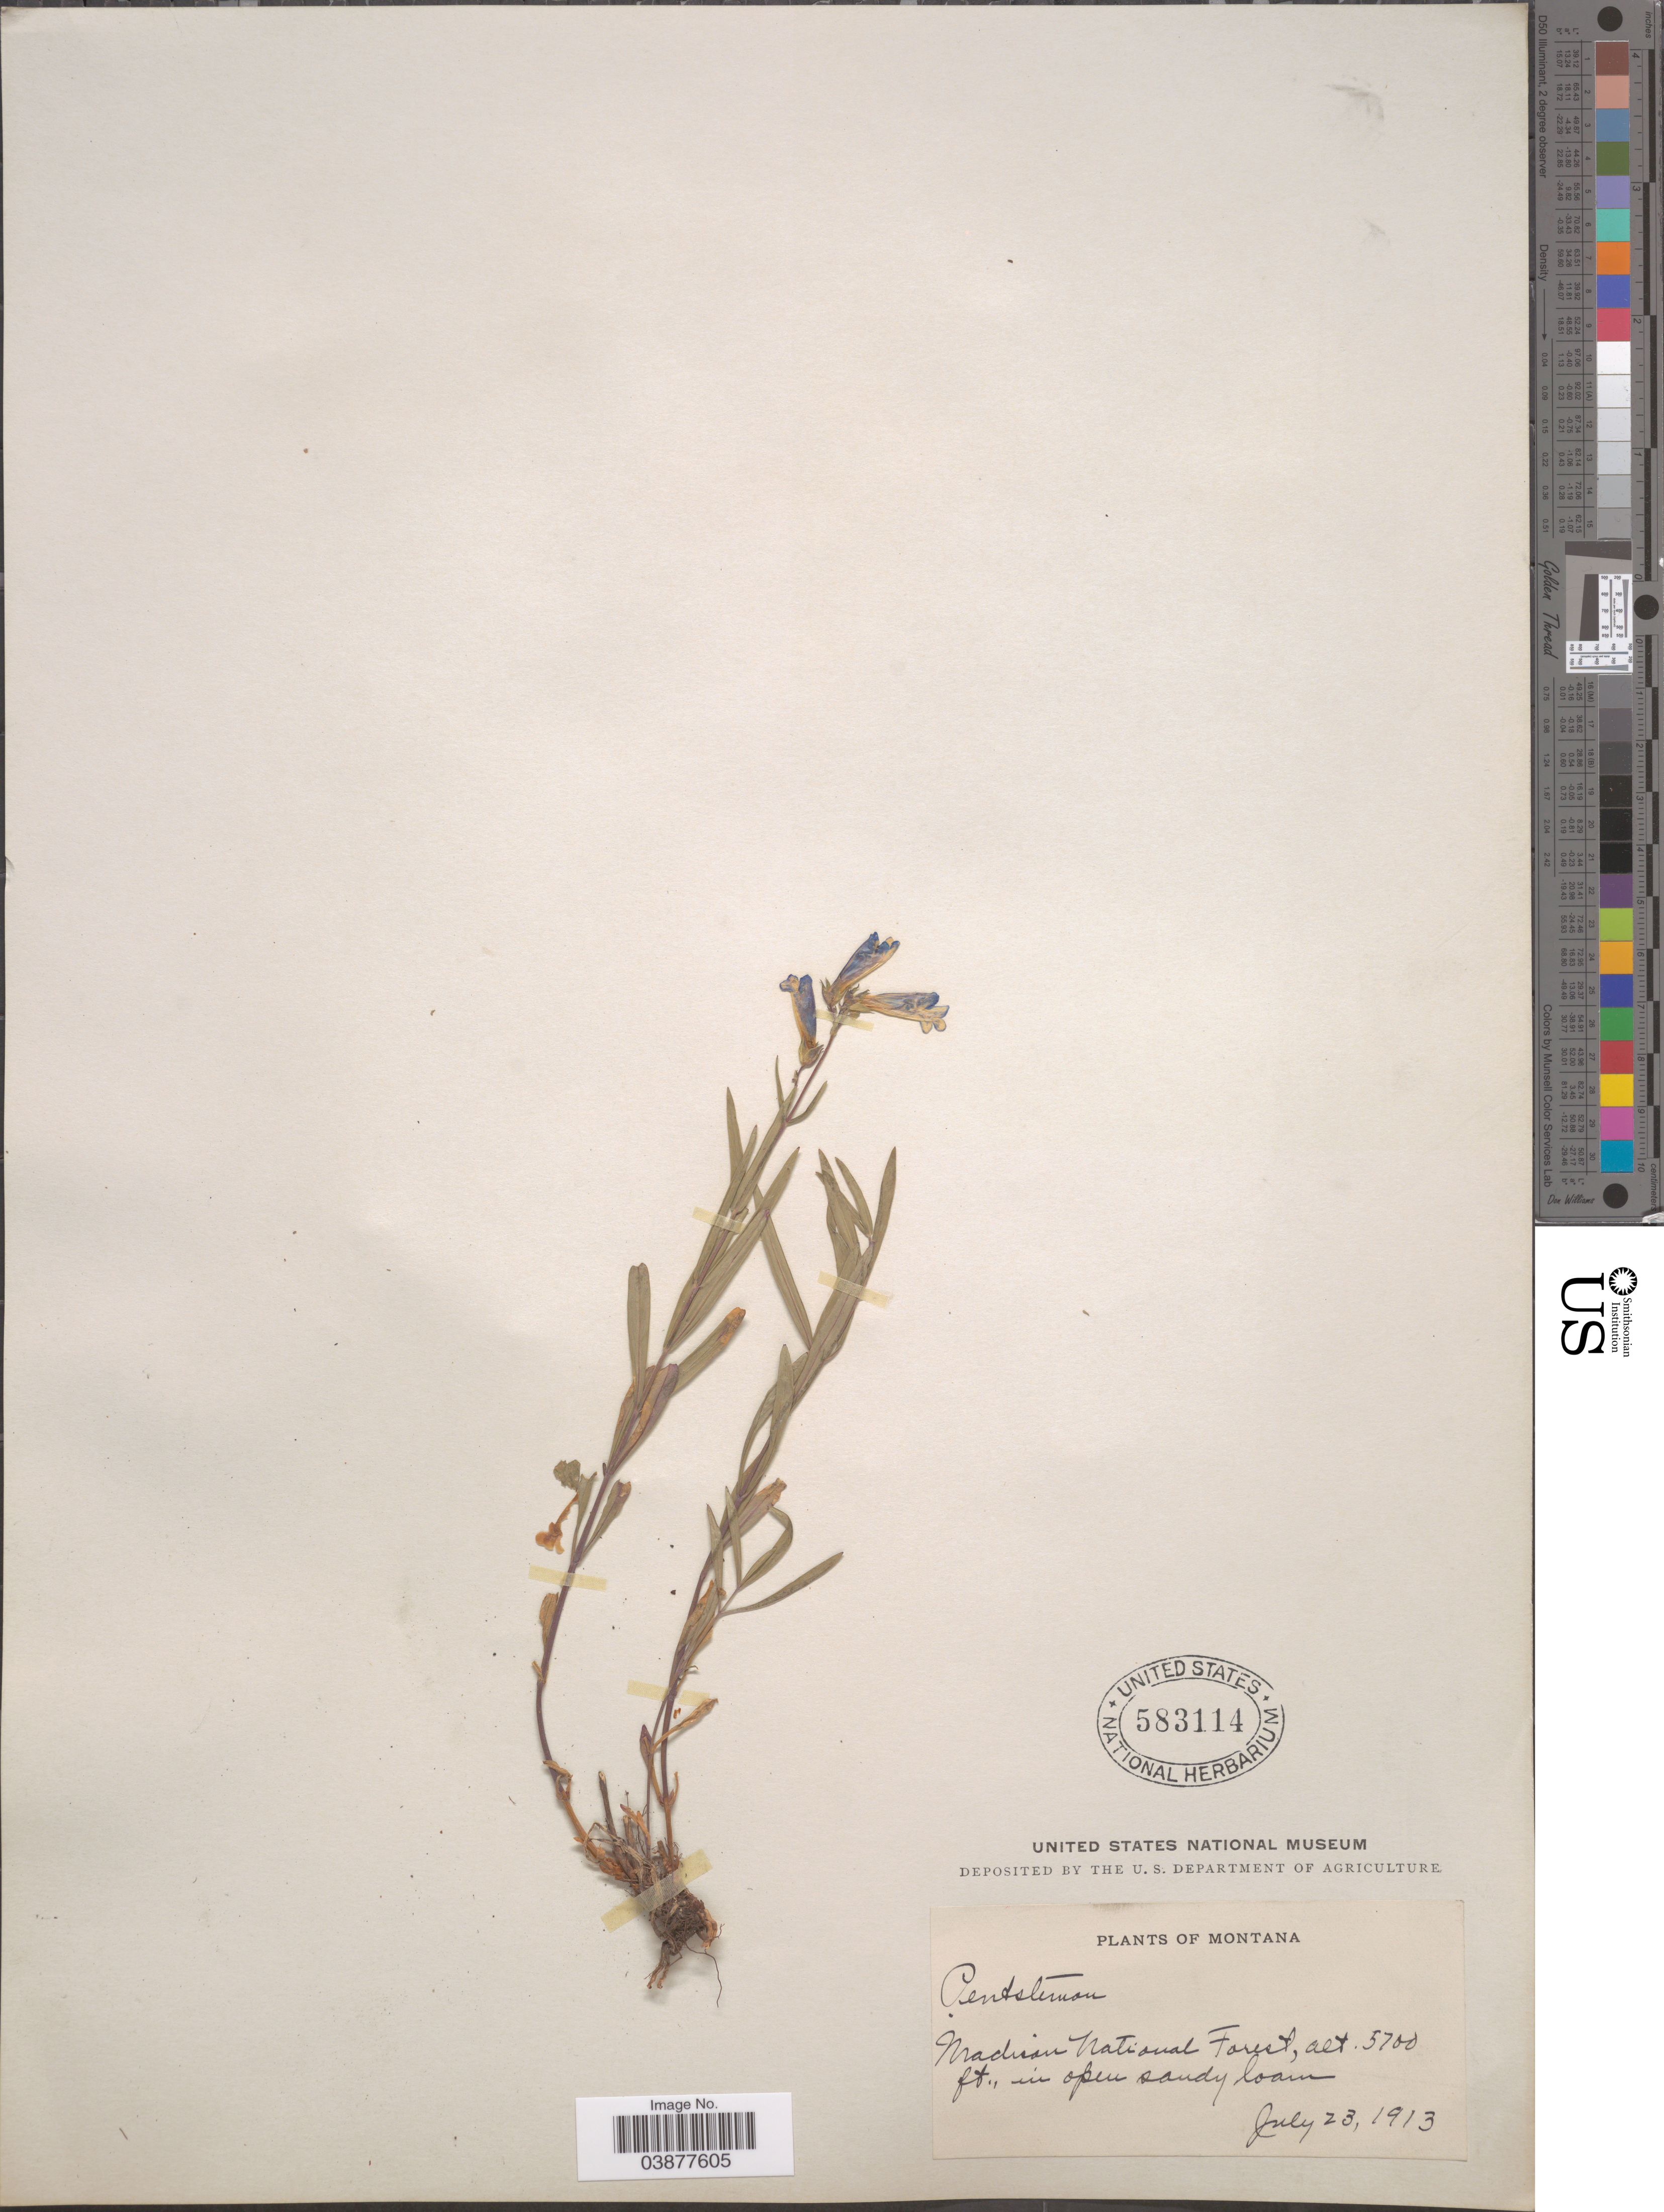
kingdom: Plantae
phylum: Tracheophyta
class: Magnoliopsida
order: Lamiales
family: Plantaginaceae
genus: Penstemon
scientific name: Penstemon radicosus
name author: A. Nelson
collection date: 1913-07-23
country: United States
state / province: Montana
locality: Madison National Forest.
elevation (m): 1737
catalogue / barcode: US 583114